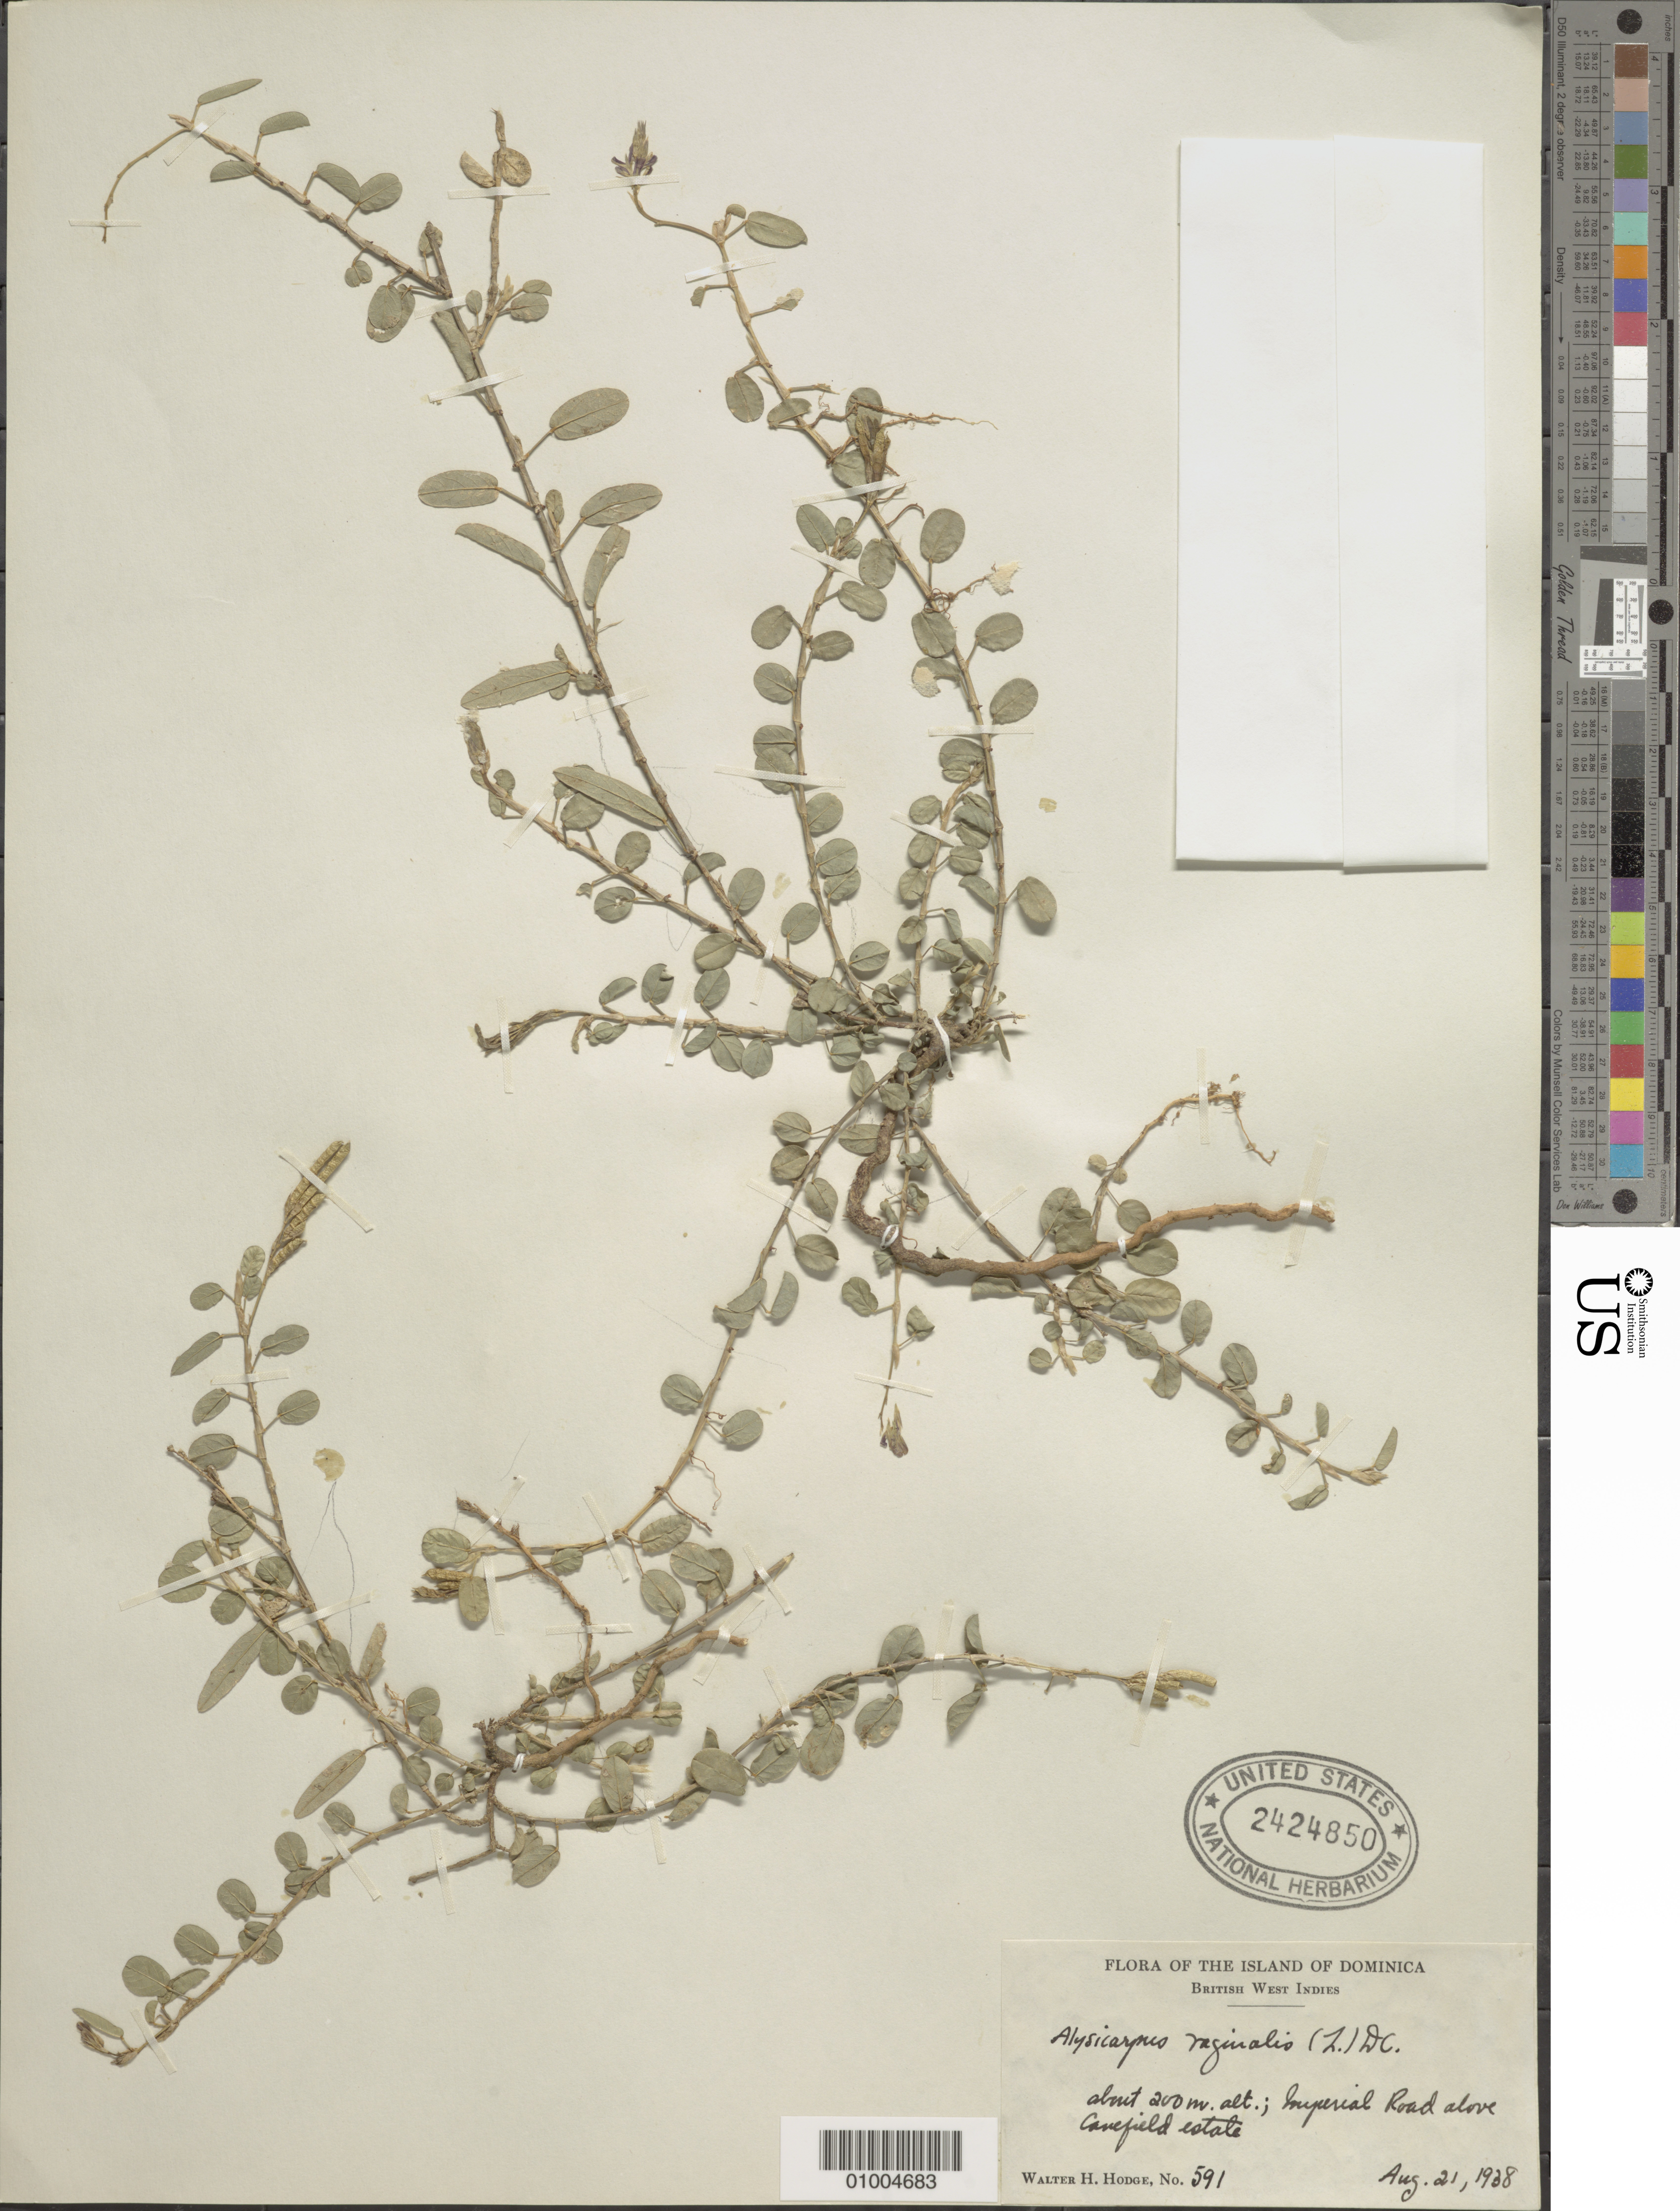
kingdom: Plantae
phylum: Tracheophyta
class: Magnoliopsida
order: Fabales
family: Fabaceae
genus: Alysicarpus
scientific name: Alysicarpus vaginalis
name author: (L.) DC.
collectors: W. Hodge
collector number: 591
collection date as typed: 21 Aug 1938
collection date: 1938-08-21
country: Dominica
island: Dominica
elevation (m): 200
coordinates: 0 N, 0 E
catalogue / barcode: US 2424850